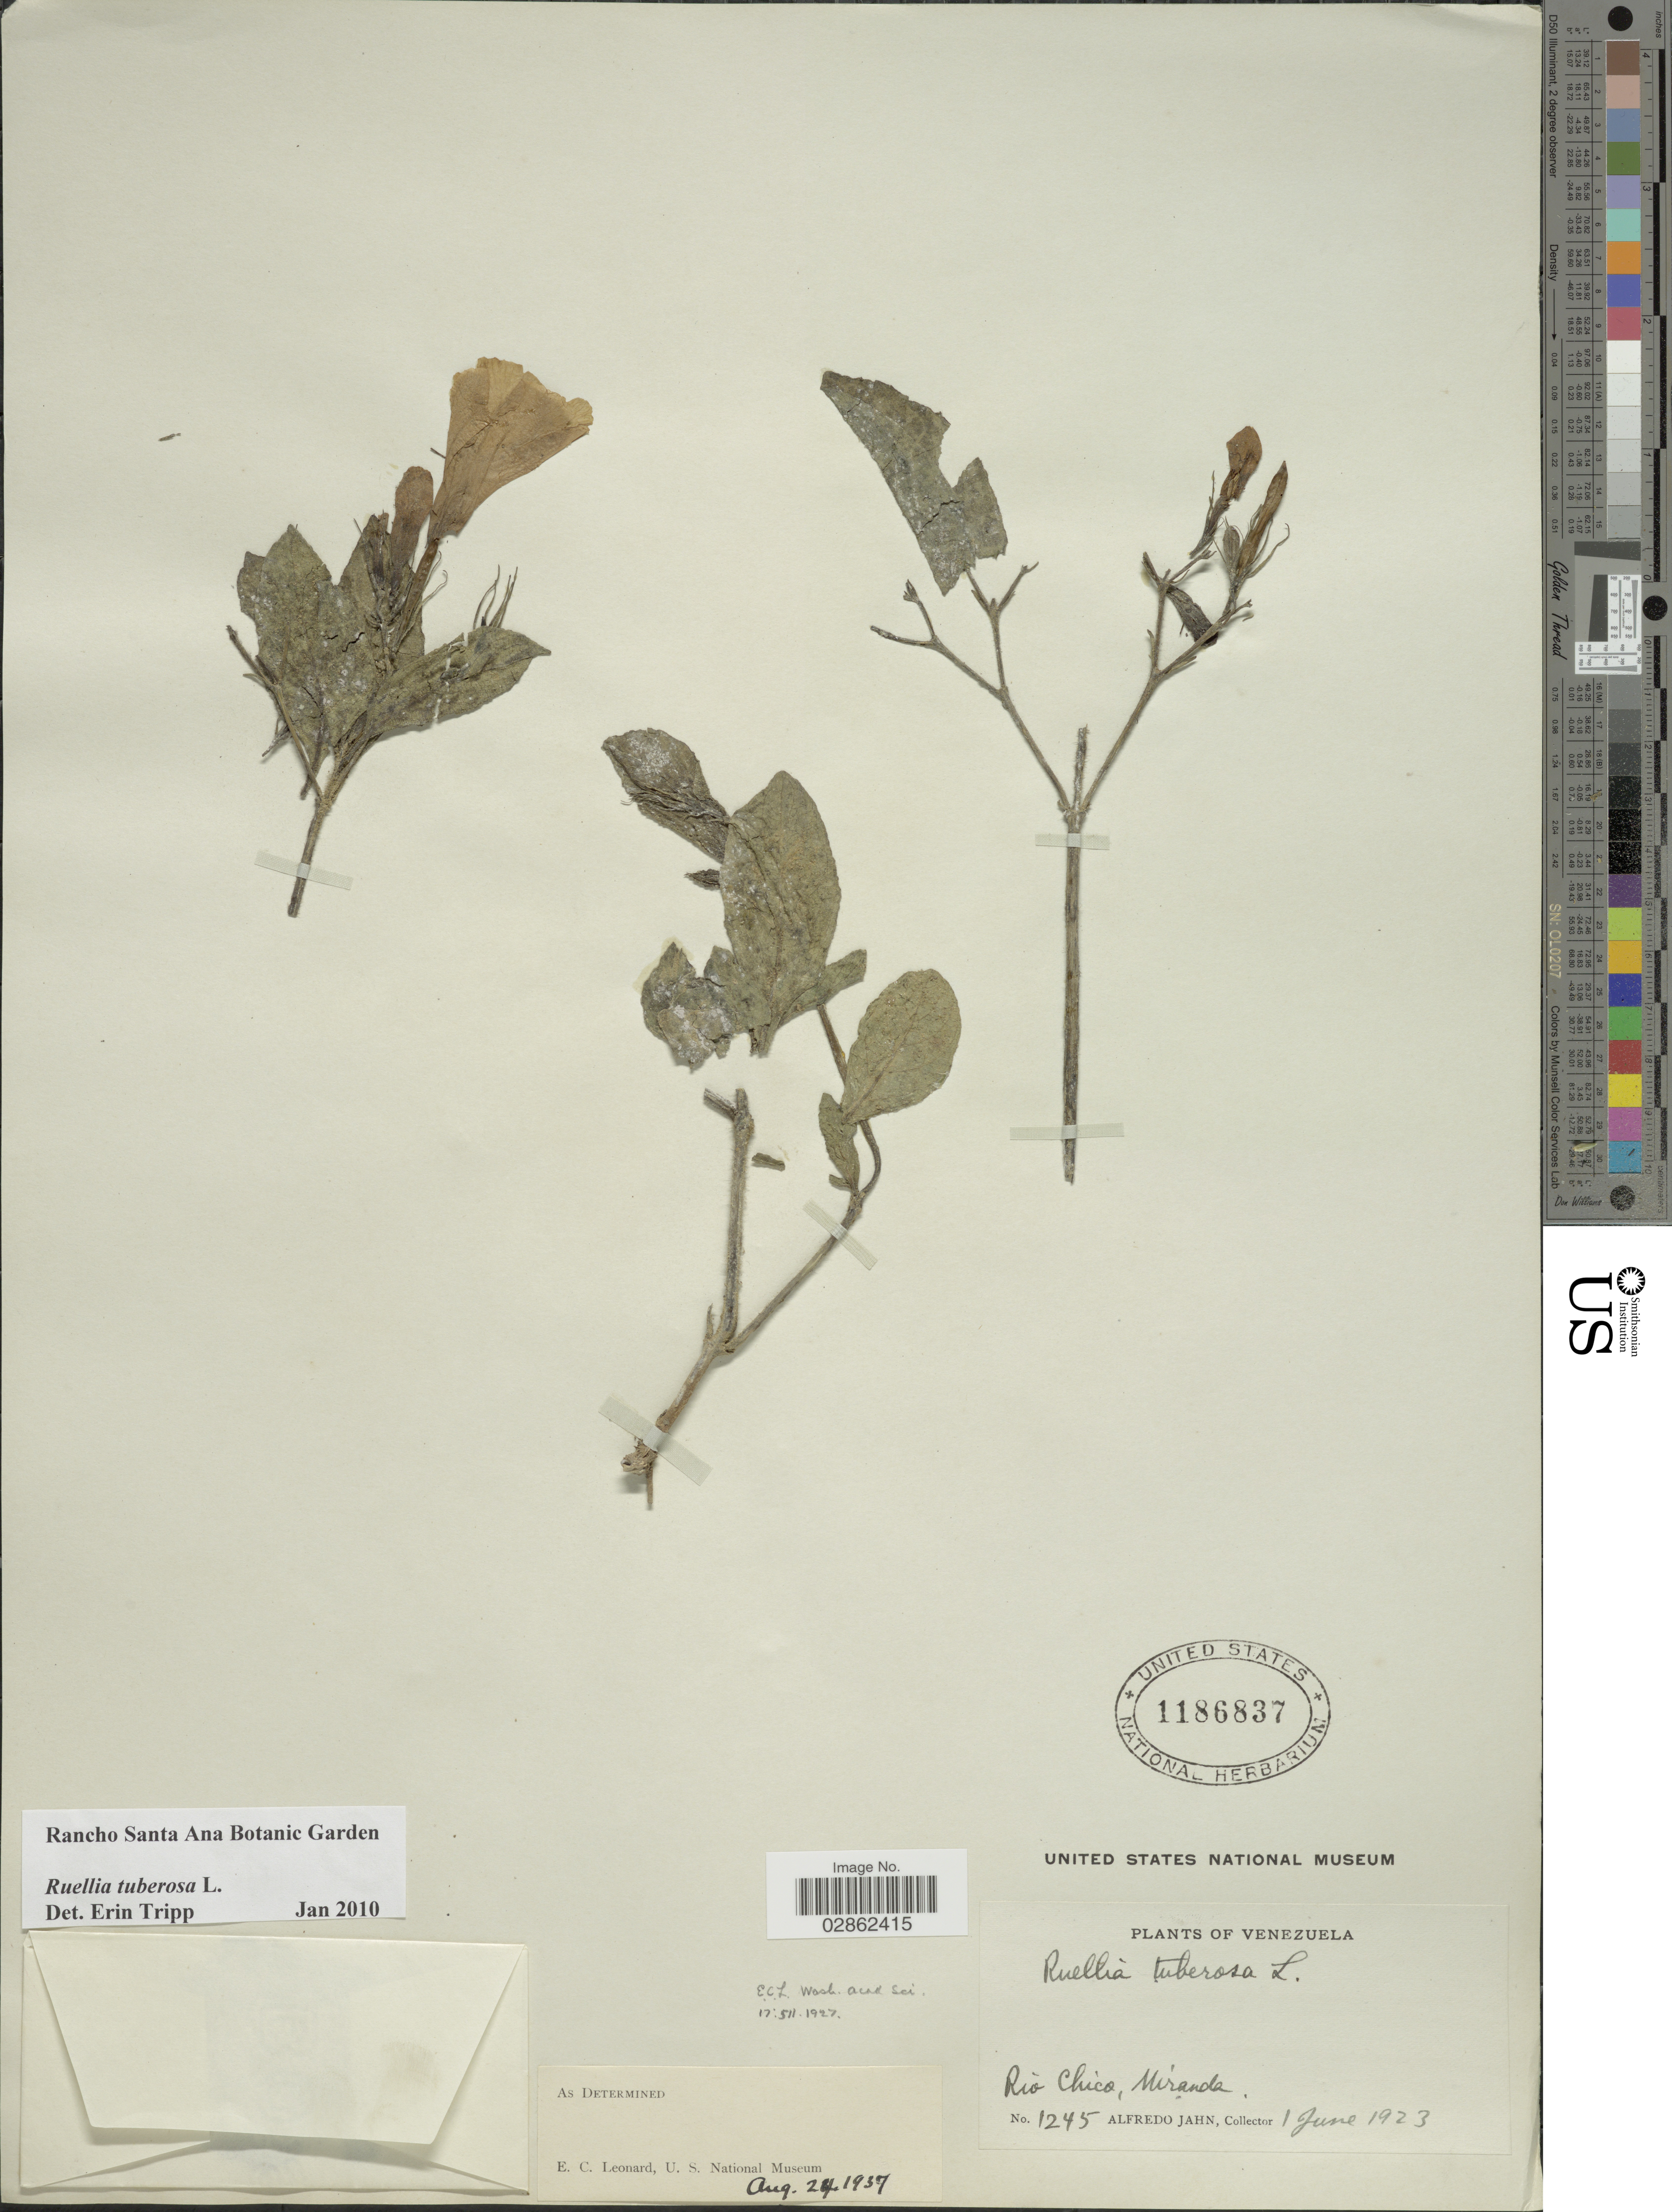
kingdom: Plantae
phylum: Tracheophyta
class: Magnoliopsida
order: Lamiales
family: Acanthaceae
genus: Ruellia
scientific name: Ruellia tuberosa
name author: L.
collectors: A. Jahn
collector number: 1245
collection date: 1923-06-01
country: Venezuela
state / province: Miranda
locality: Río Chico.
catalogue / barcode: US 1186837